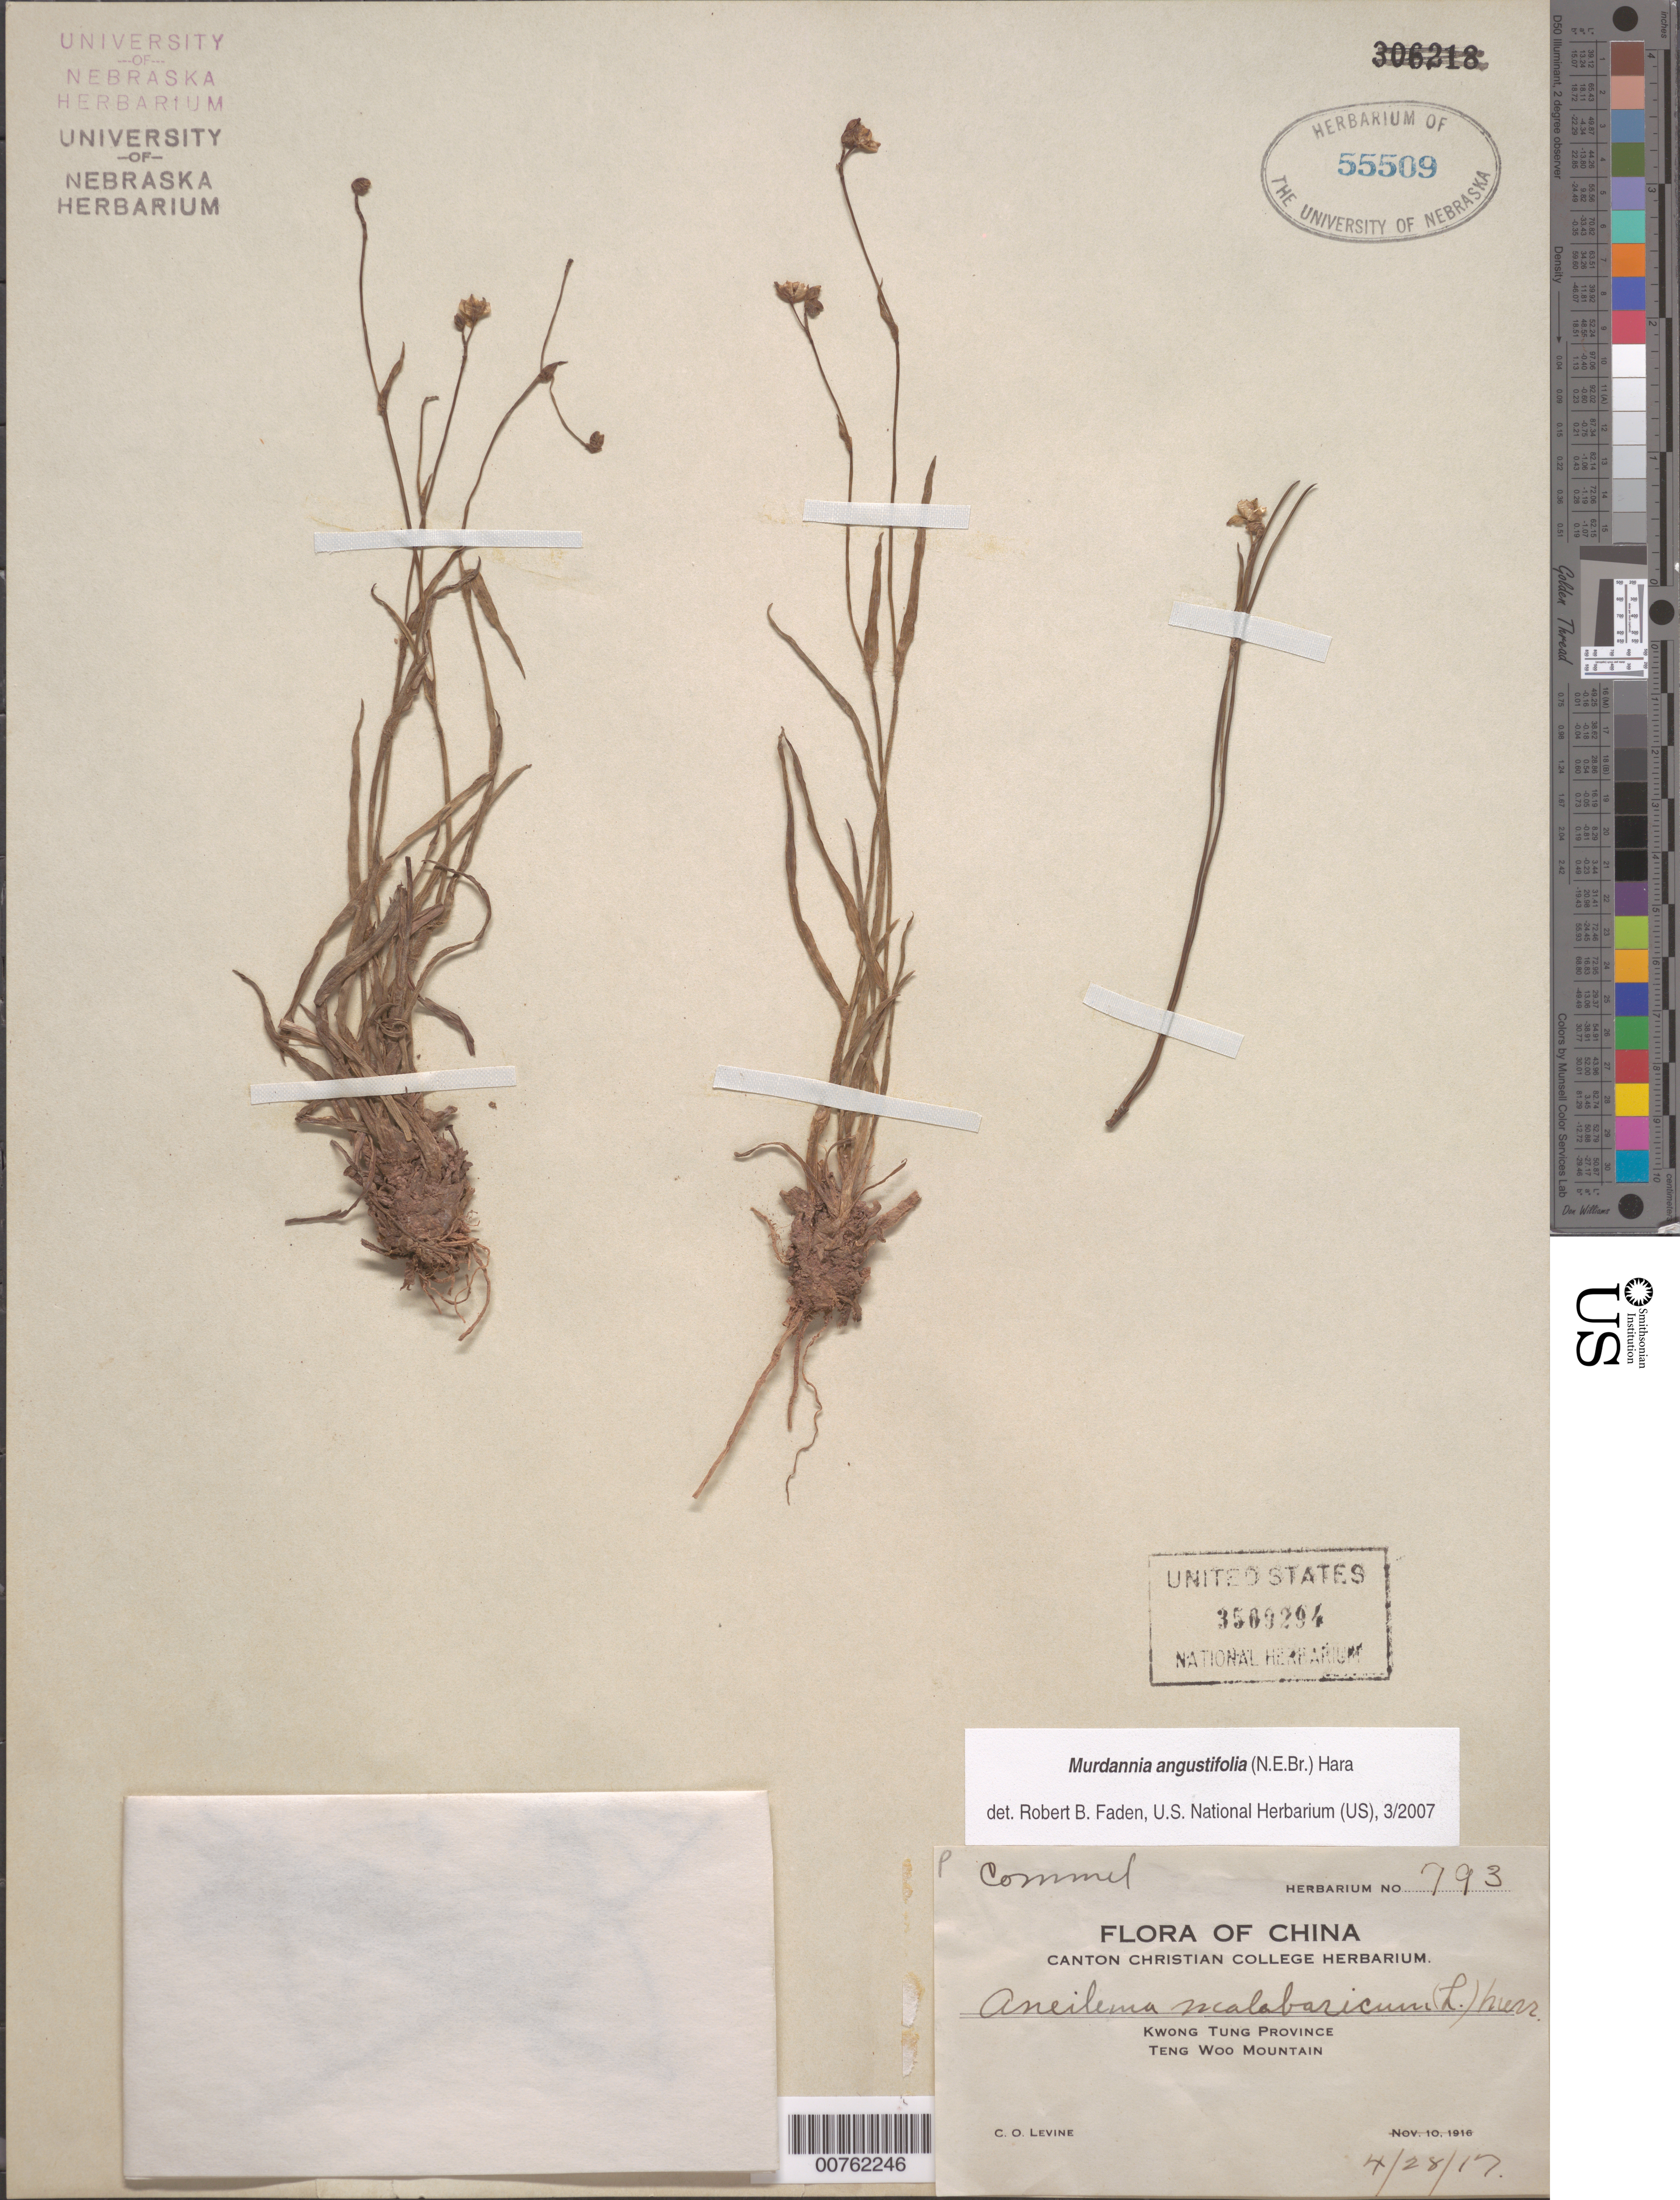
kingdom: Plantae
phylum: Tracheophyta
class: Liliopsida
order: Commelinales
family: Commelinaceae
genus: Murdannia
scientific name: Murdannia angustifolia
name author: (N.E. Br.) H. Hara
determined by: Faden, Robert B., (US), Smithsonian Institution - National Museum of Natural History (UNITED STATES)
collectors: C. O. Levine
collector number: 793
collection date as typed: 28 Apr 1917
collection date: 1917-04-28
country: China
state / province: Guangdong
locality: Teng Woo Mountain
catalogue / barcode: US 3509294